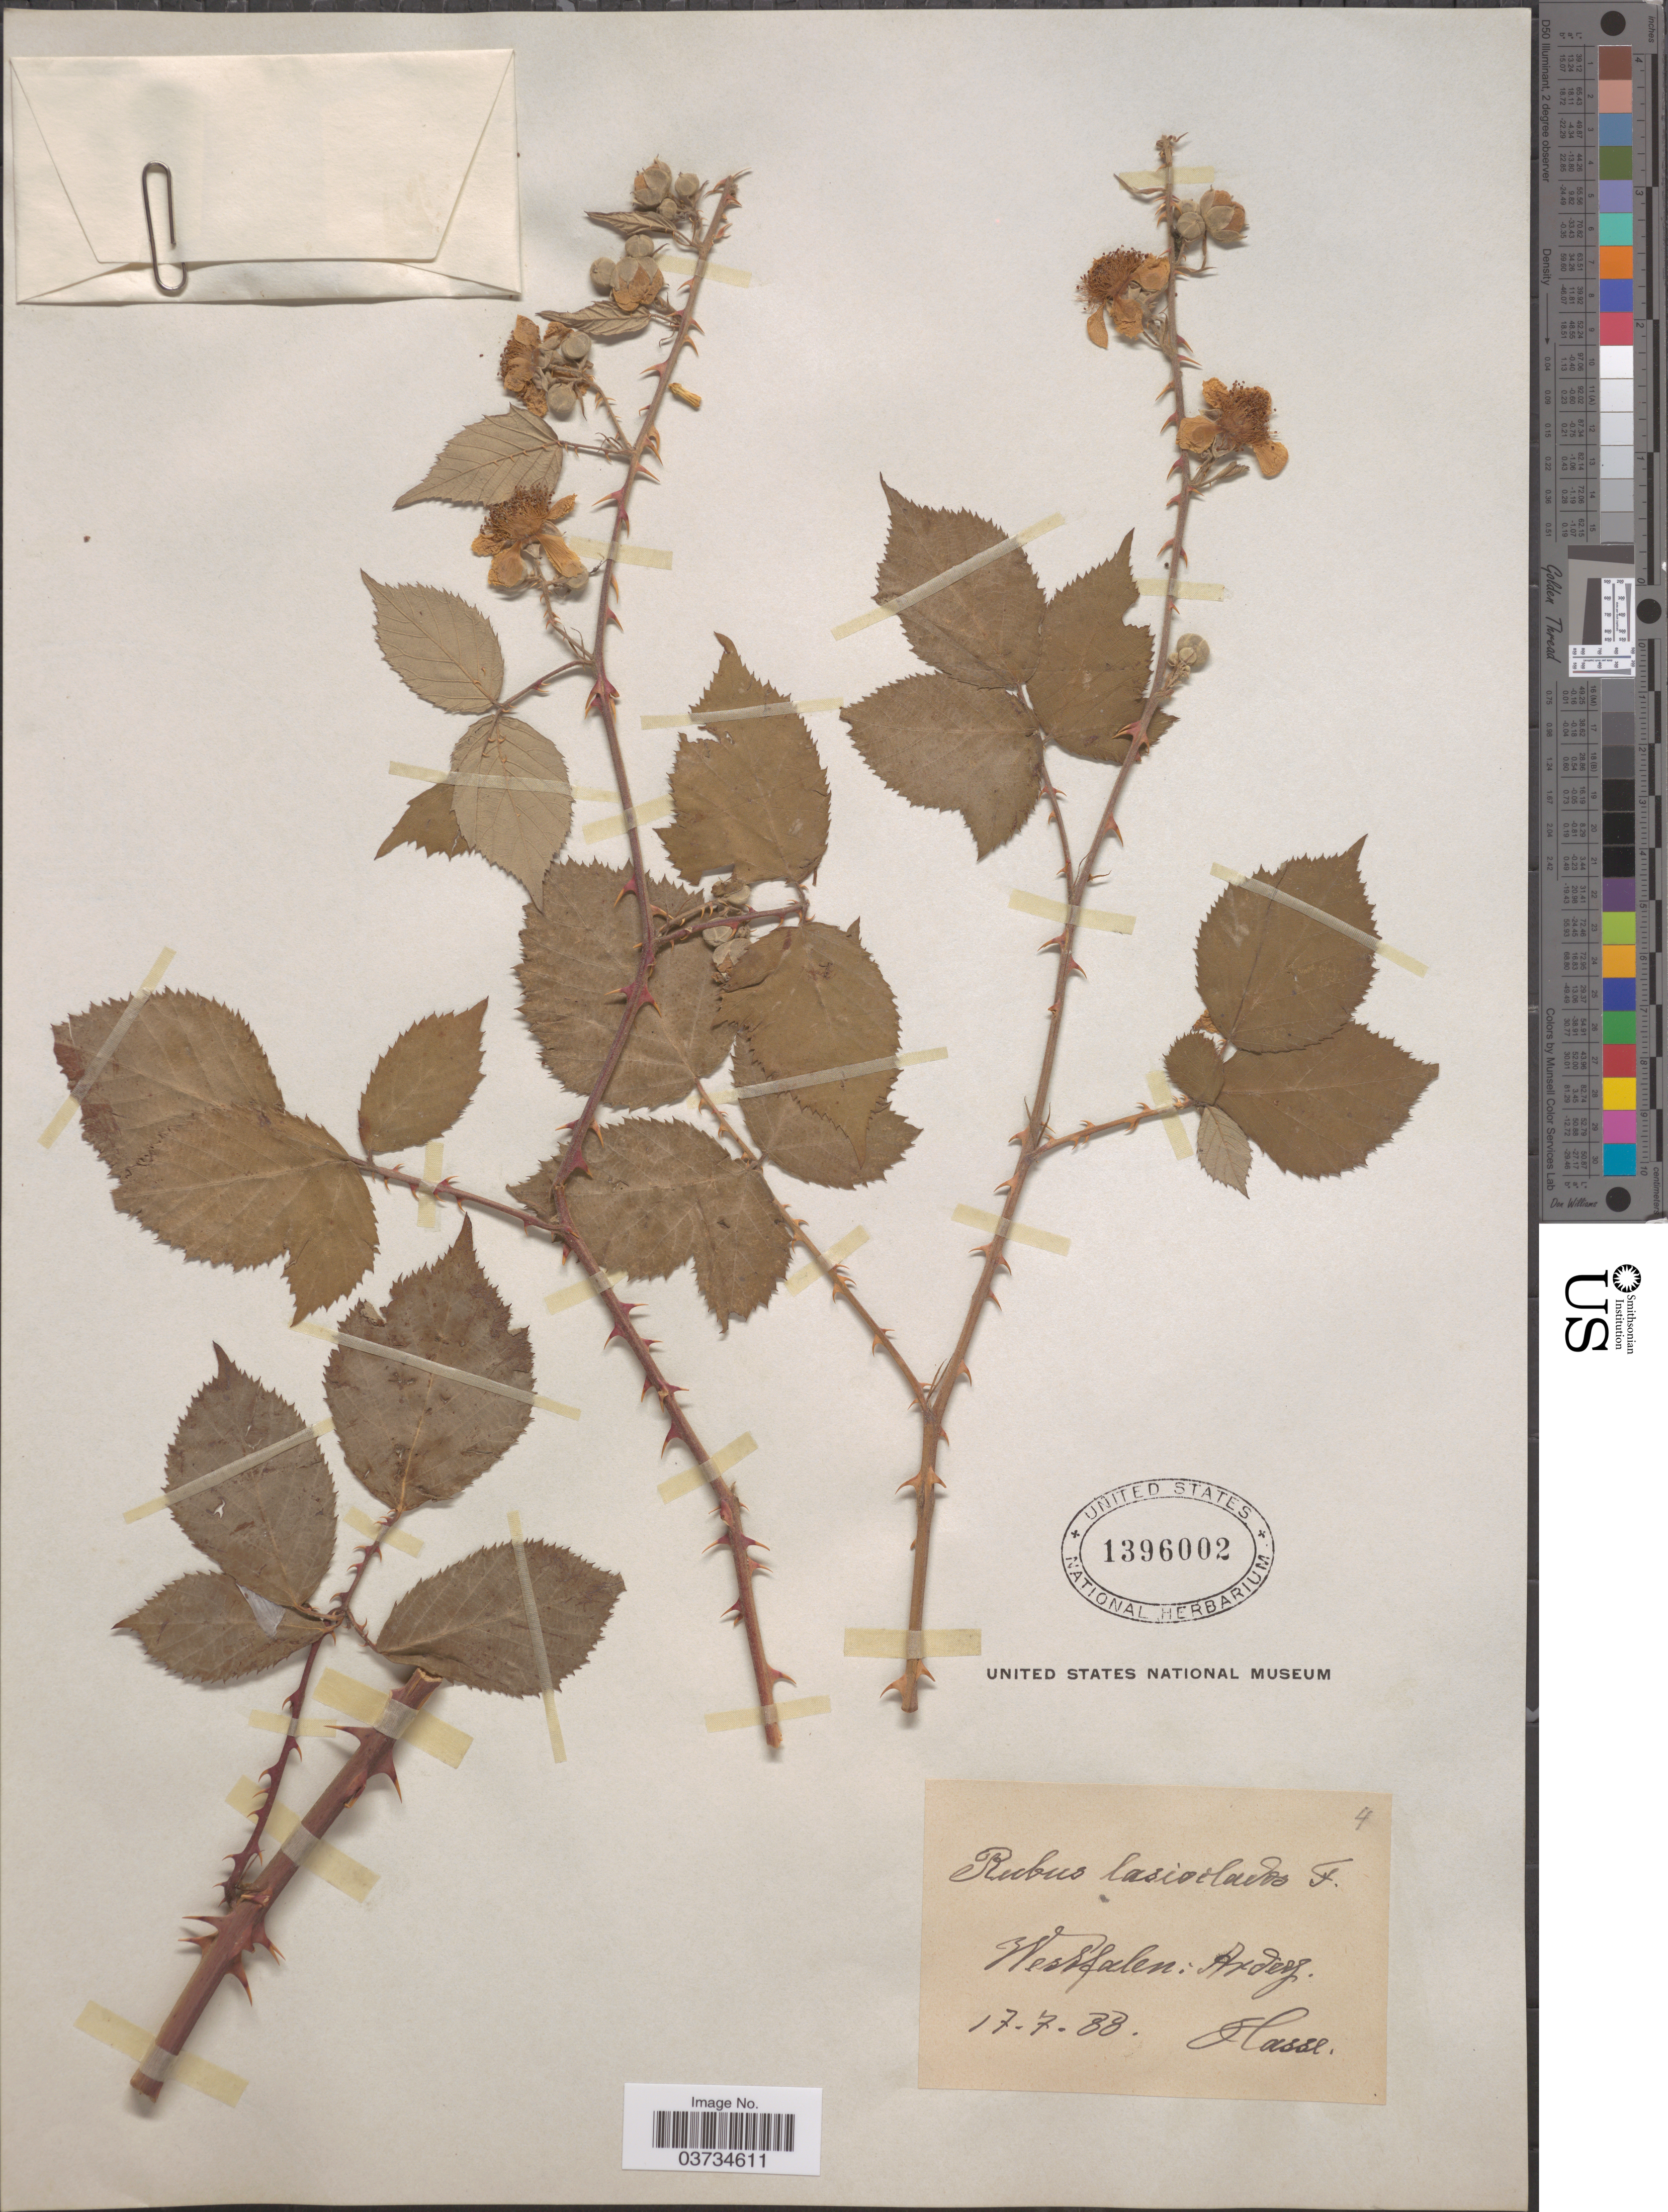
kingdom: Plantae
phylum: Tracheophyta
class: Magnoliopsida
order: Rosales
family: Rosaceae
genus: Rubus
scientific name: Rubus lasiocladus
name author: (Focke) A. Beek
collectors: -. Hasse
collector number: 4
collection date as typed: Transcribed d/m/y: 17/7/88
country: Germany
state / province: Nordrhein-Westfalen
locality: Westfalen: Ardey.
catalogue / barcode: US 1396002